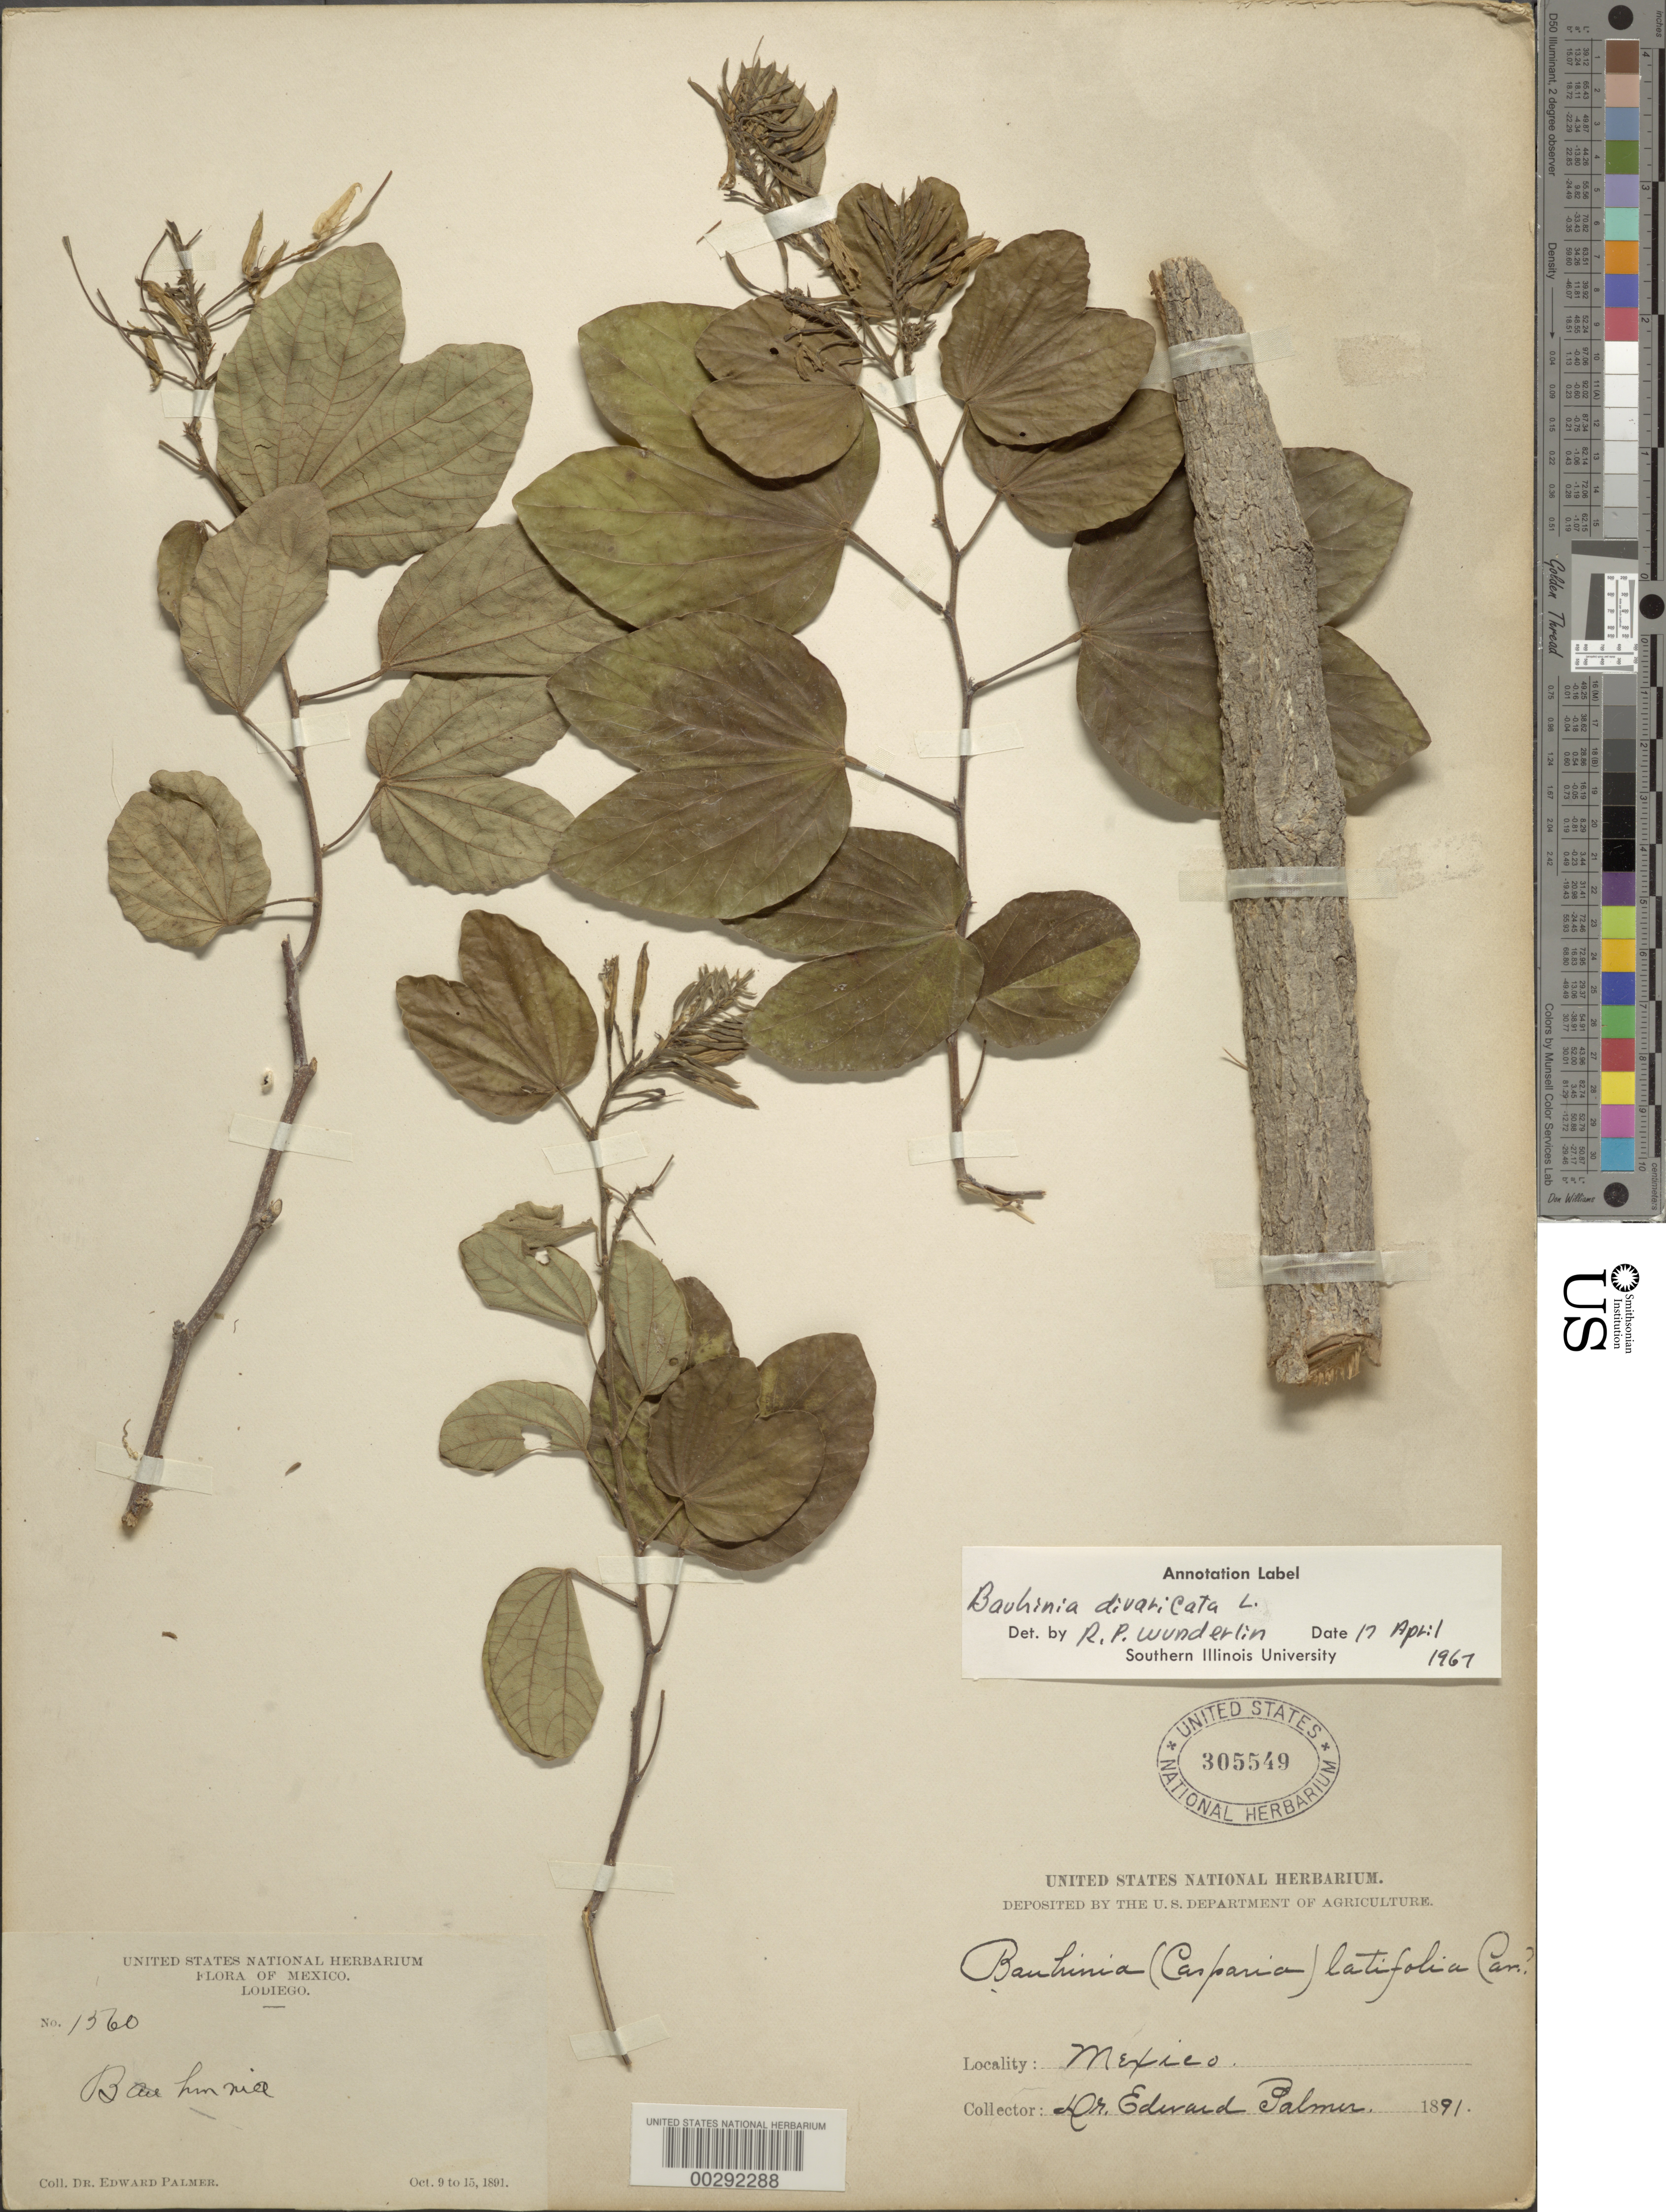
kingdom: Plantae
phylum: Tracheophyta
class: Magnoliopsida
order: Fabales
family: Fabaceae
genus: Bauhinia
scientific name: Bauhinia divaricata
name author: L.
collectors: E. Palmer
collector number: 1560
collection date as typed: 09 Oct 1891 to 15 Oct 1891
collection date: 1891-10-09/1891-10-15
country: Mexico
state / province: Sinaloa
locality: Lodiego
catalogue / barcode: US 305549